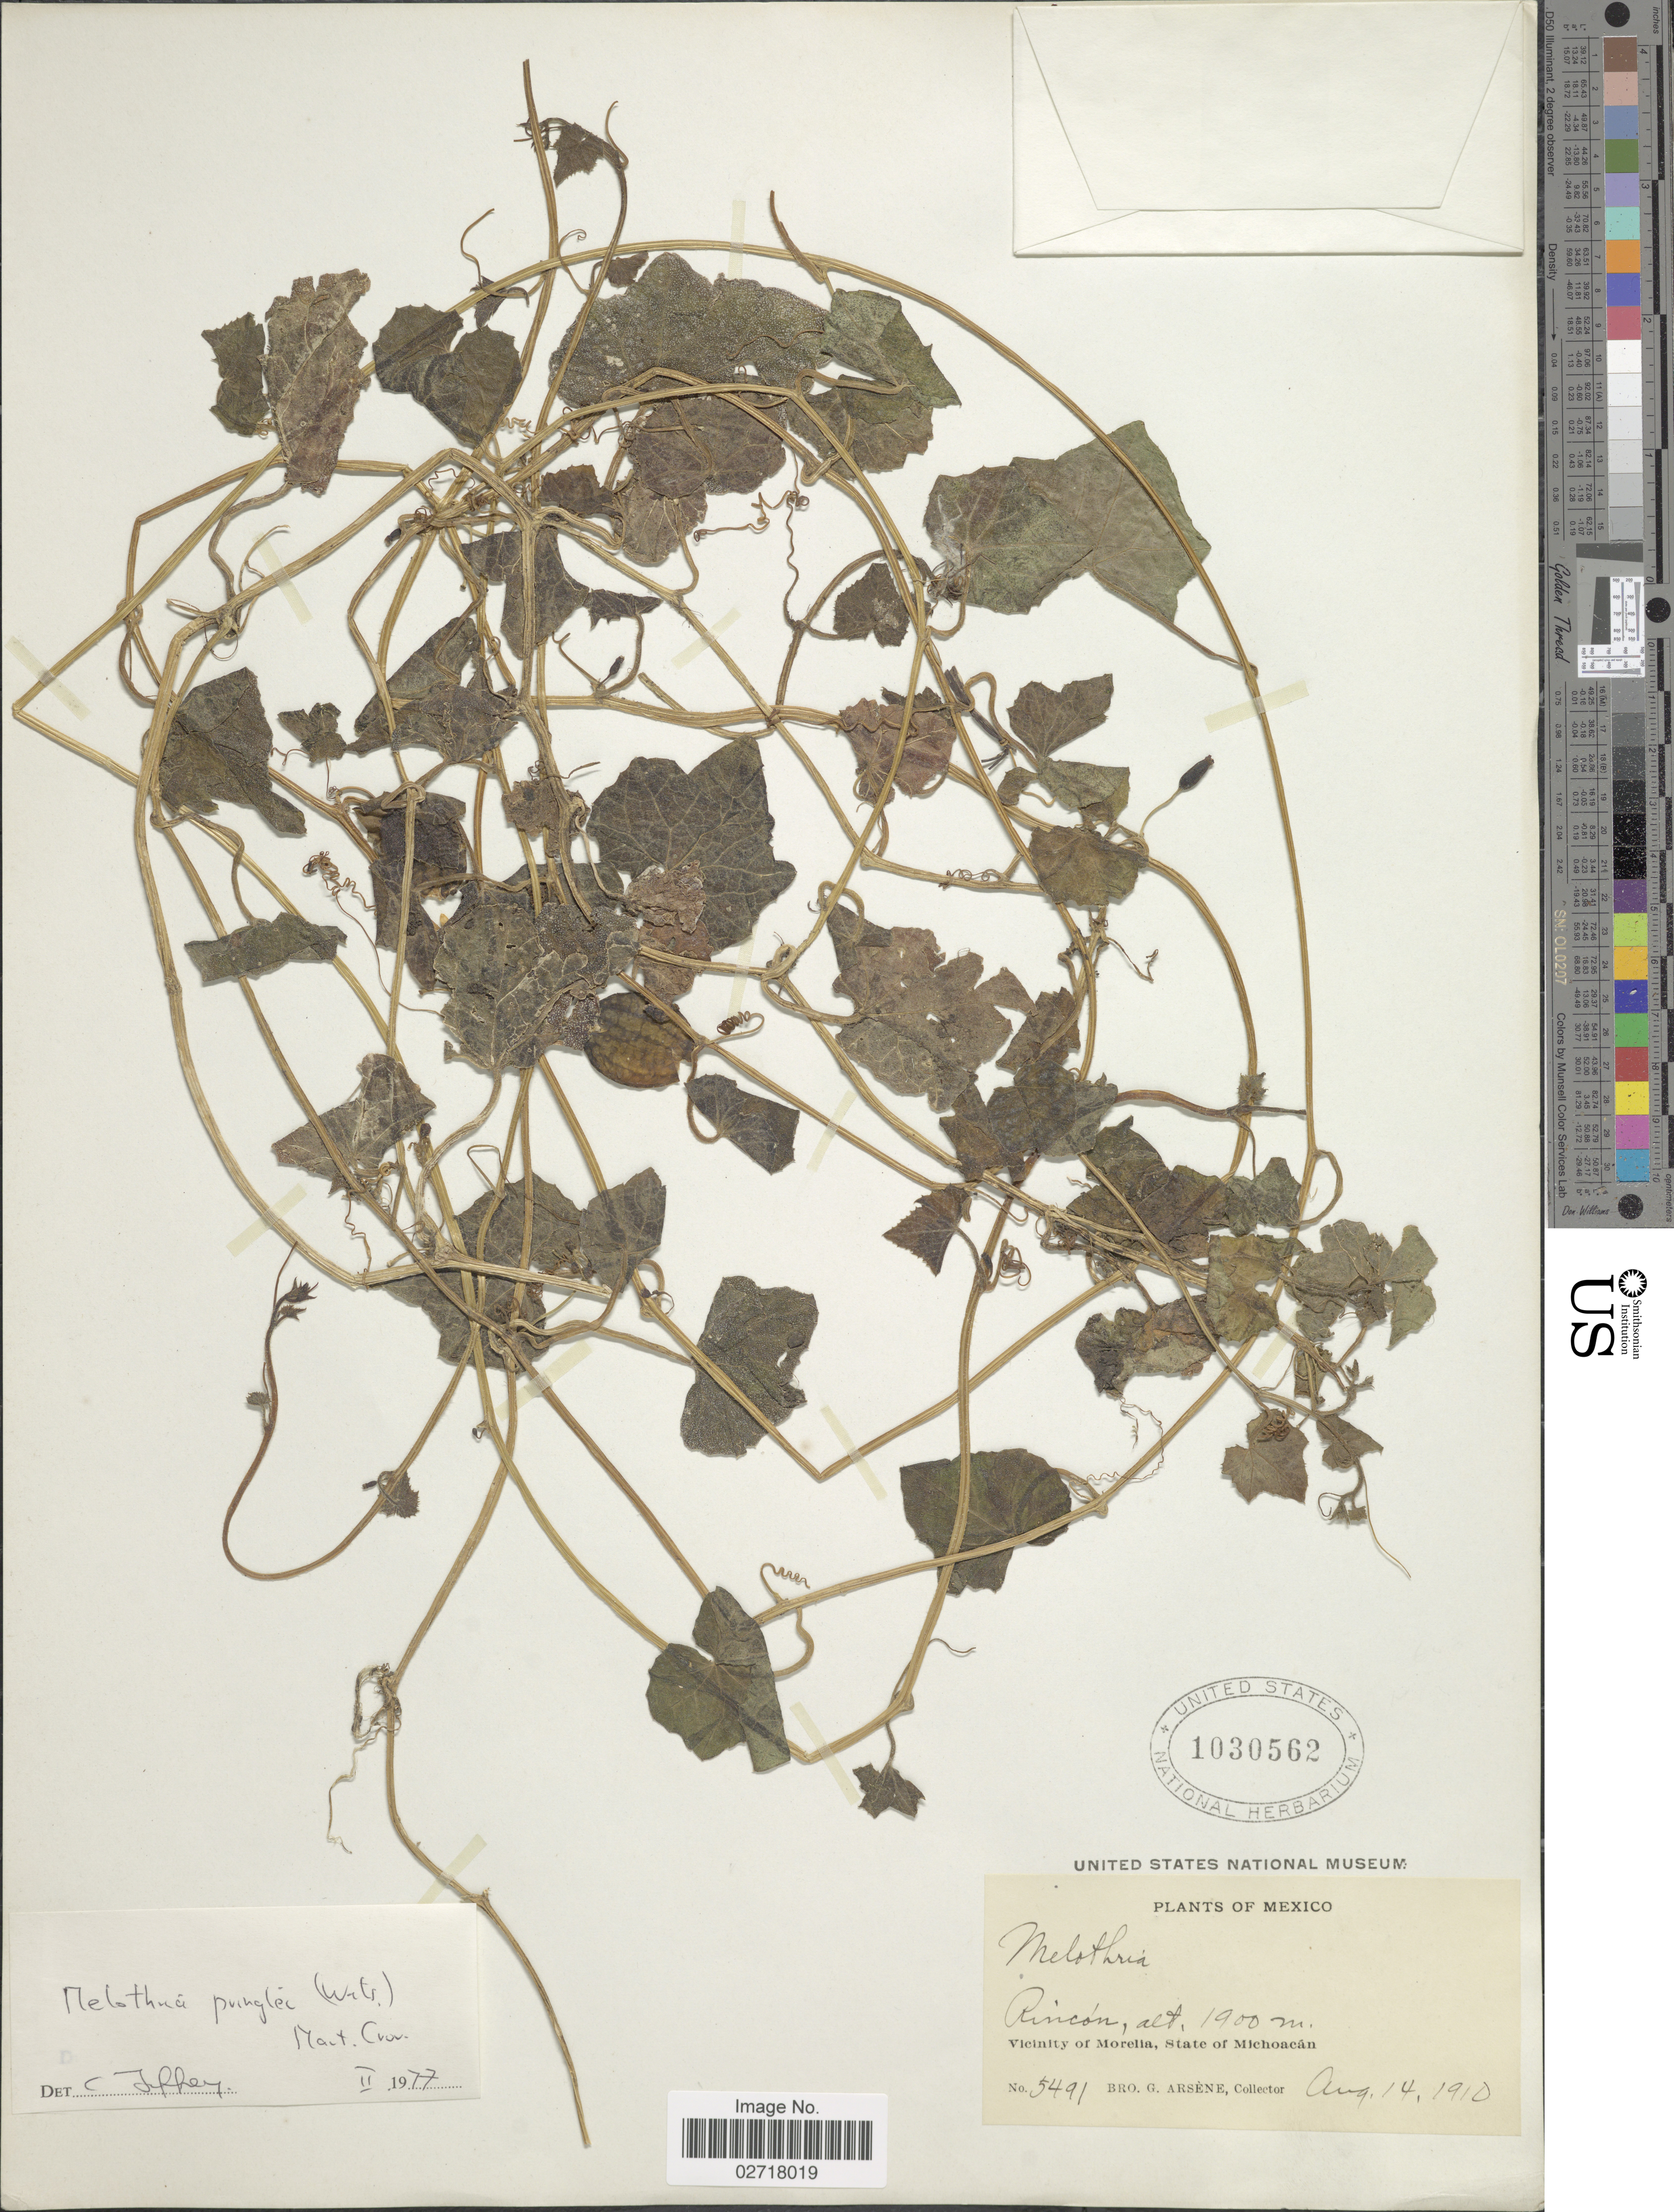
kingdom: Plantae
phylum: Tracheophyta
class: Magnoliopsida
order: Cucurbitales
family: Cucurbitaceae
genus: Melothria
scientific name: Melothria pringlei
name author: (S. Watson) Mart. Crov.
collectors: Bro. G. Arsène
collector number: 5491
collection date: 1910-08-14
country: Mexico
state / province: Michoacán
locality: Rincon. Vicinity of Morelia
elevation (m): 1900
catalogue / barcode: US 1030562